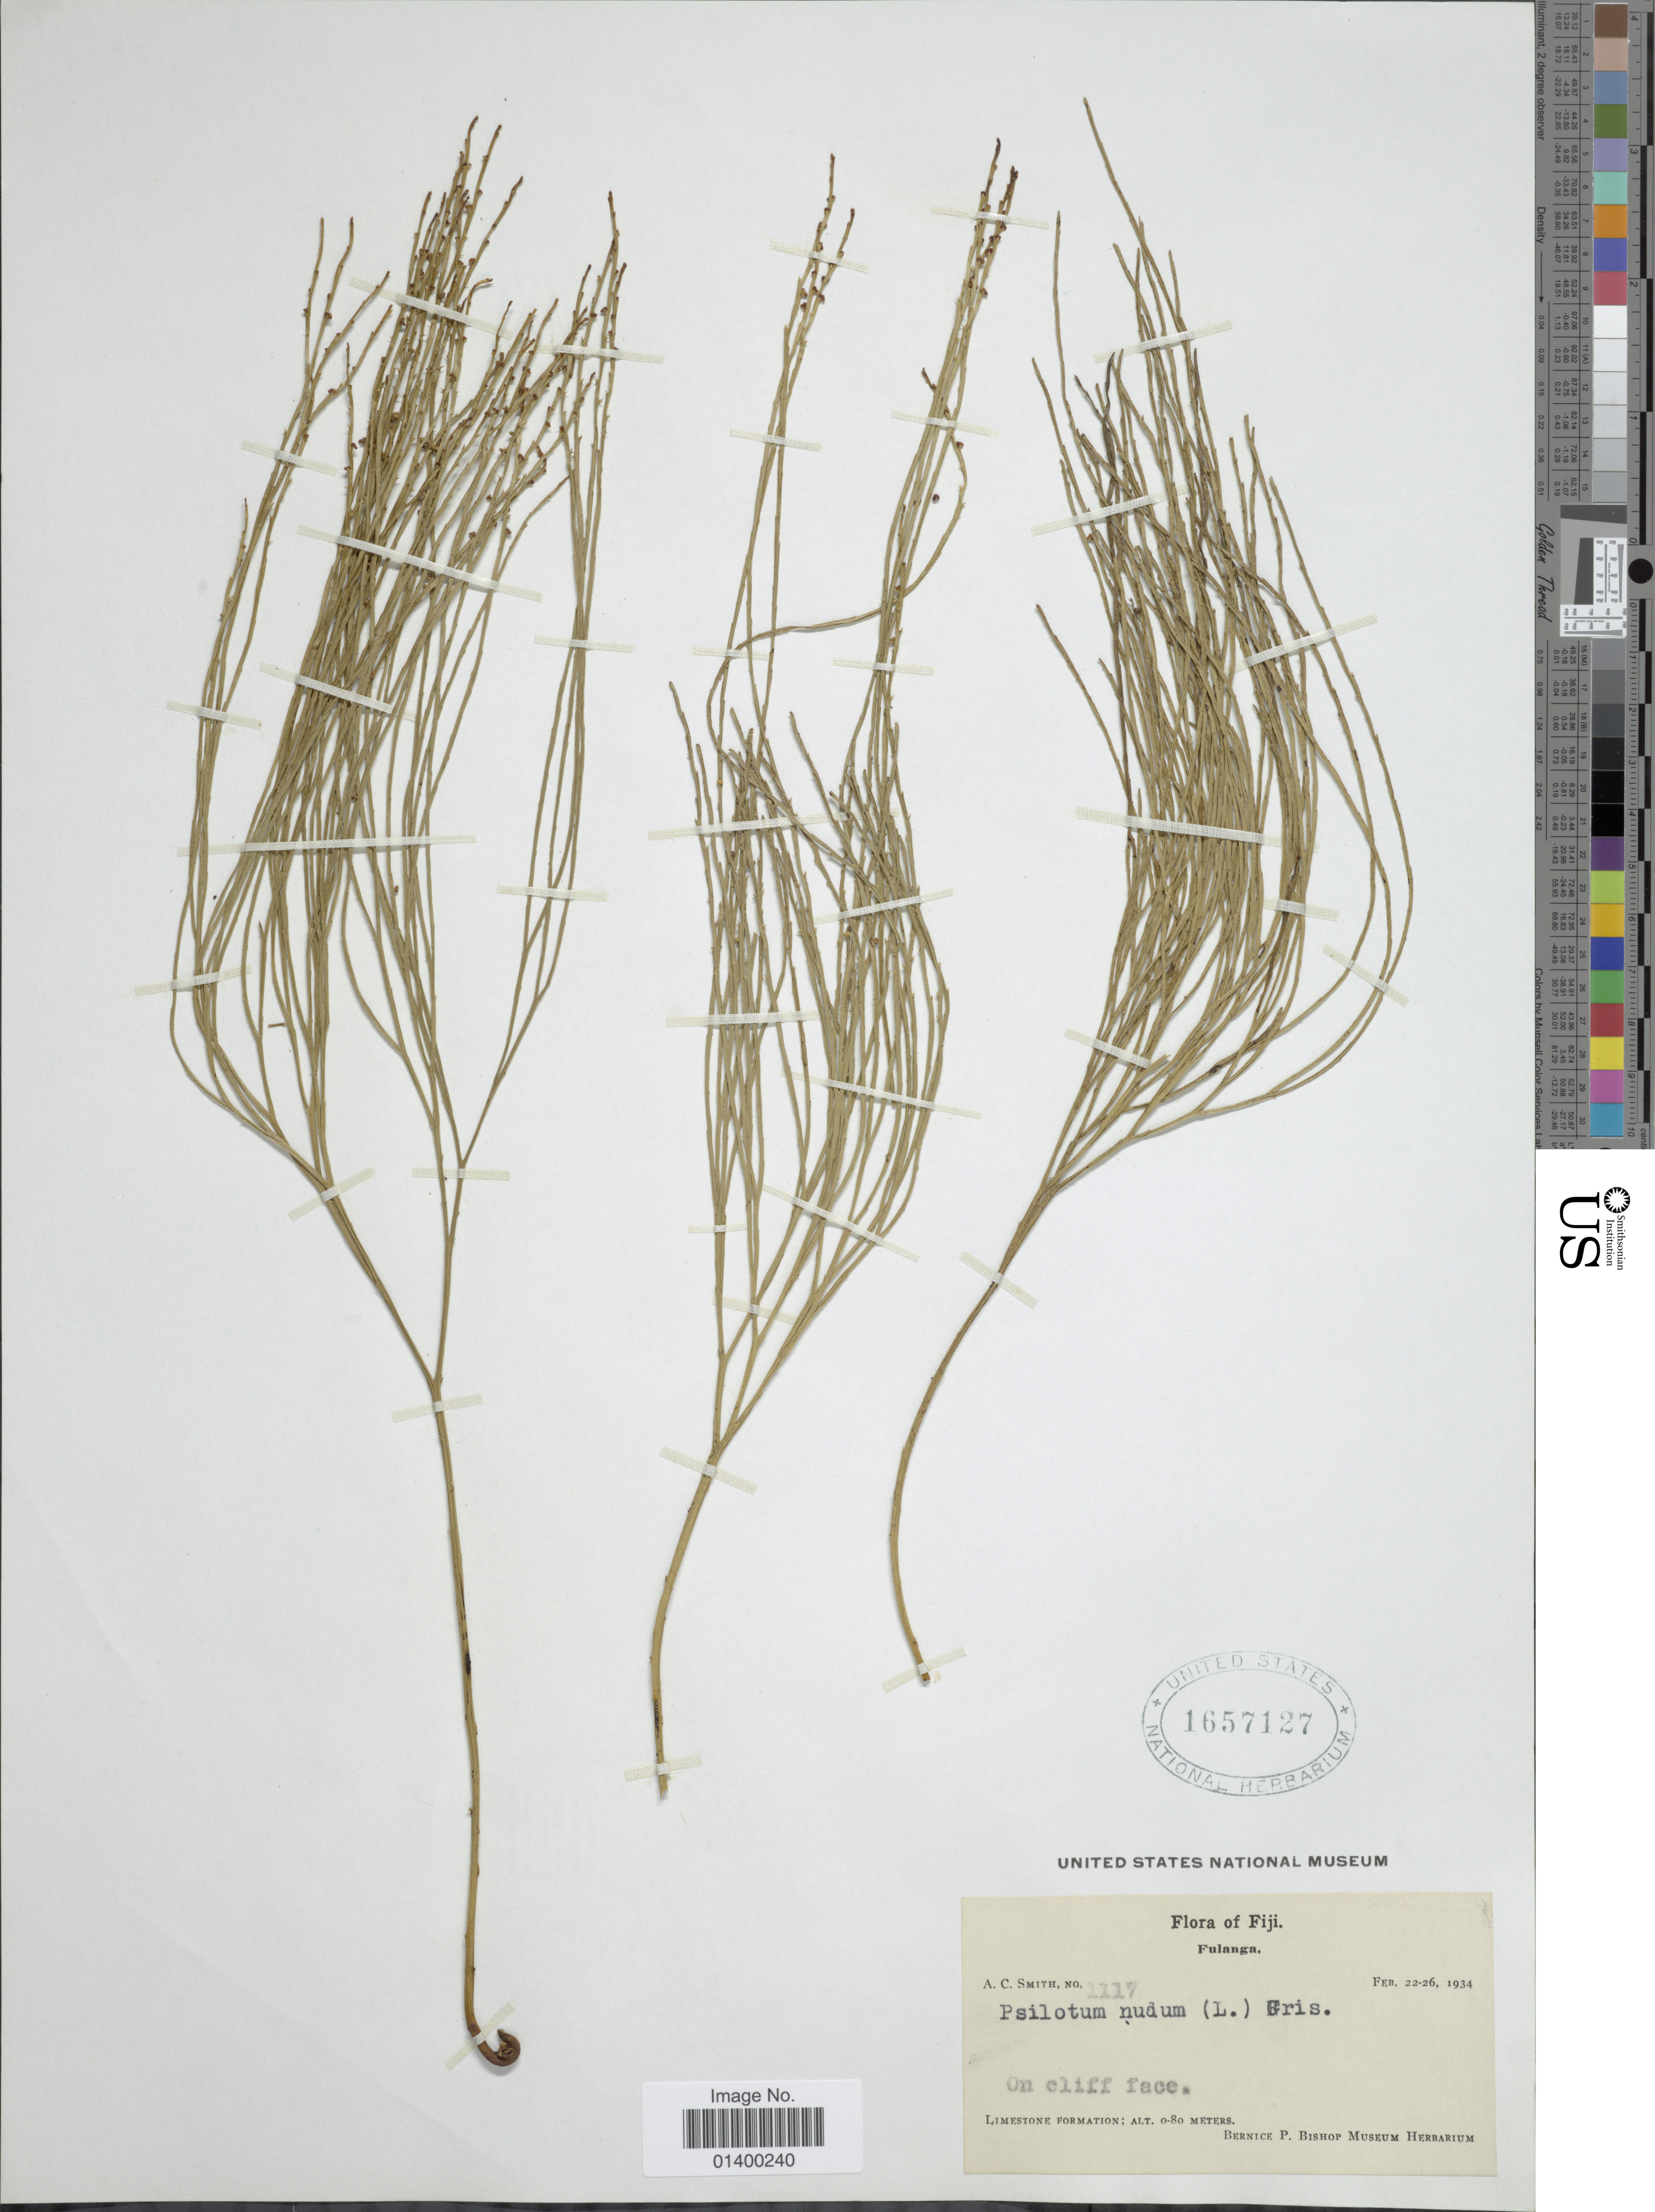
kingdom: Plantae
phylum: Tracheophyta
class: Polypodiopsida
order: Psilotales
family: Psilotaceae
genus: Psilotum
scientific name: Psilotum nudum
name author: (L.) P. Beauv.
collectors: A. C. Smith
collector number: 1117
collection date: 1934-02-22/1934-02-26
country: Fiji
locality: Fulanga, limestone formation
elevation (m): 0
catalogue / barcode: US 1657127